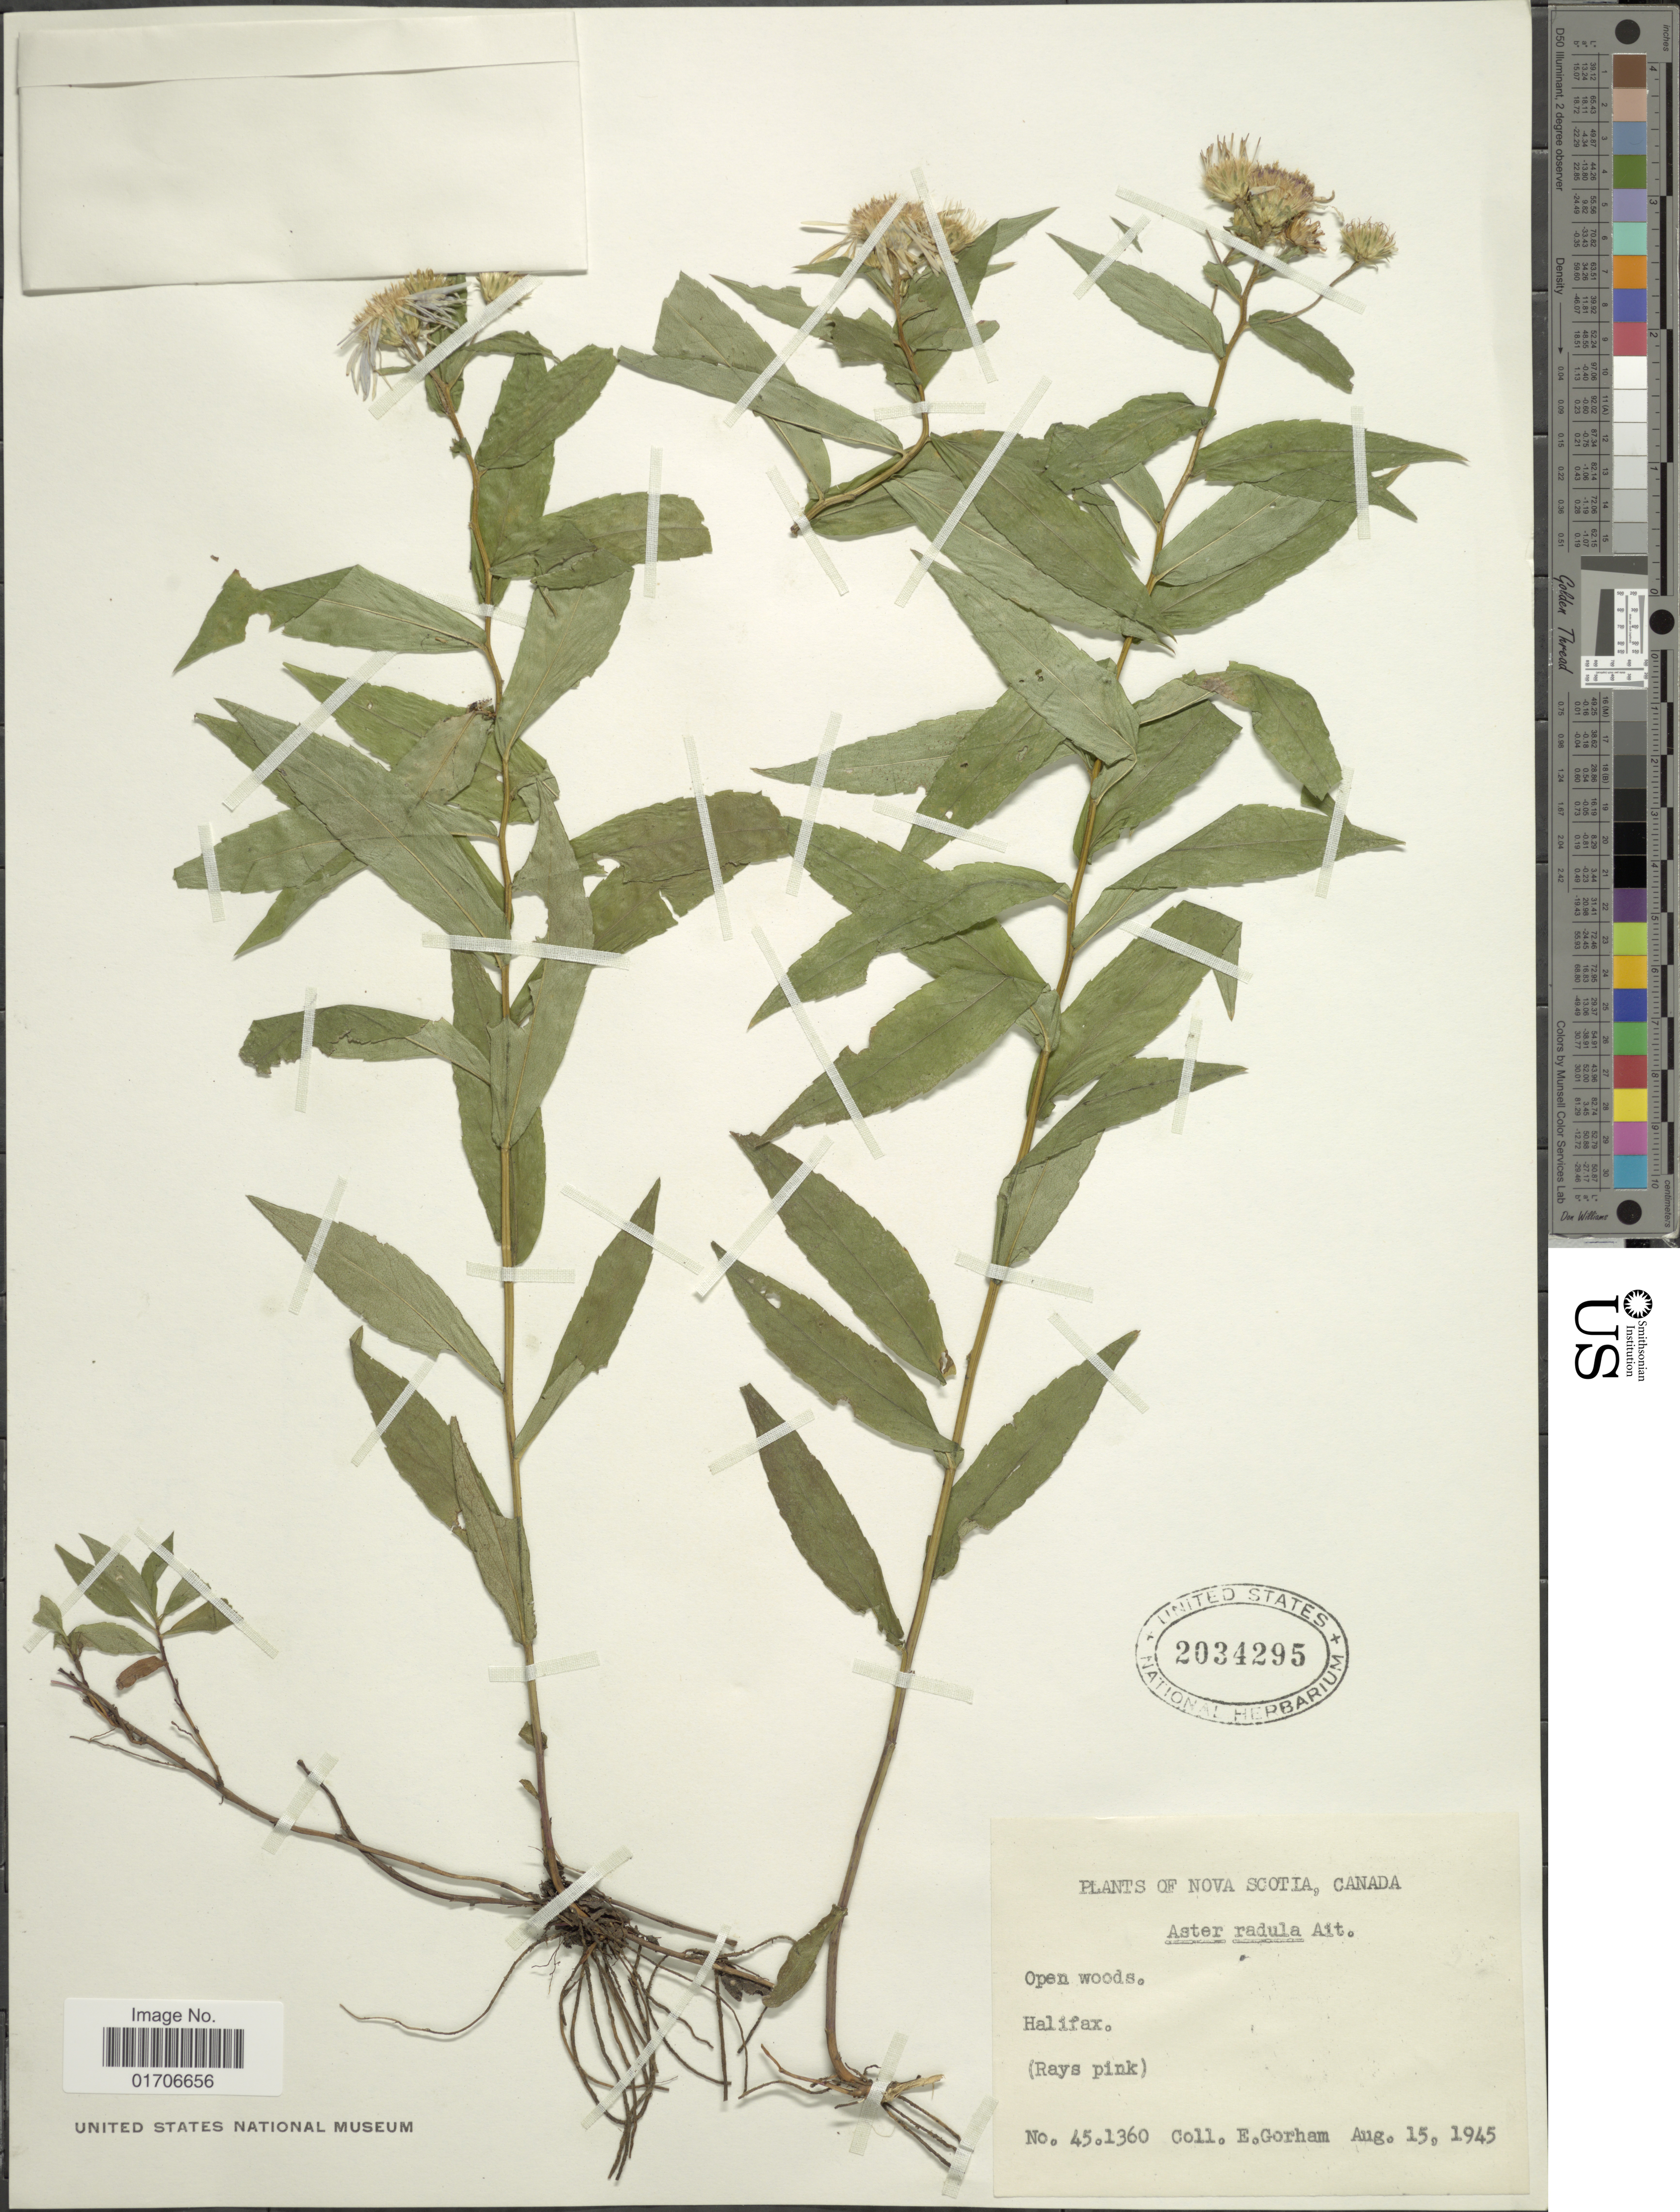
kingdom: Plantae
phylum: Tracheophyta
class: Magnoliopsida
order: Asterales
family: Asteraceae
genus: Eurybia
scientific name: Eurybia radula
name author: (Aiton) G.L. Nesom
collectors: E. Gorham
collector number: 451360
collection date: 1945-08-15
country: Canada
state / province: Nova Scotia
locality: Halifax.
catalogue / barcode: US 2034295